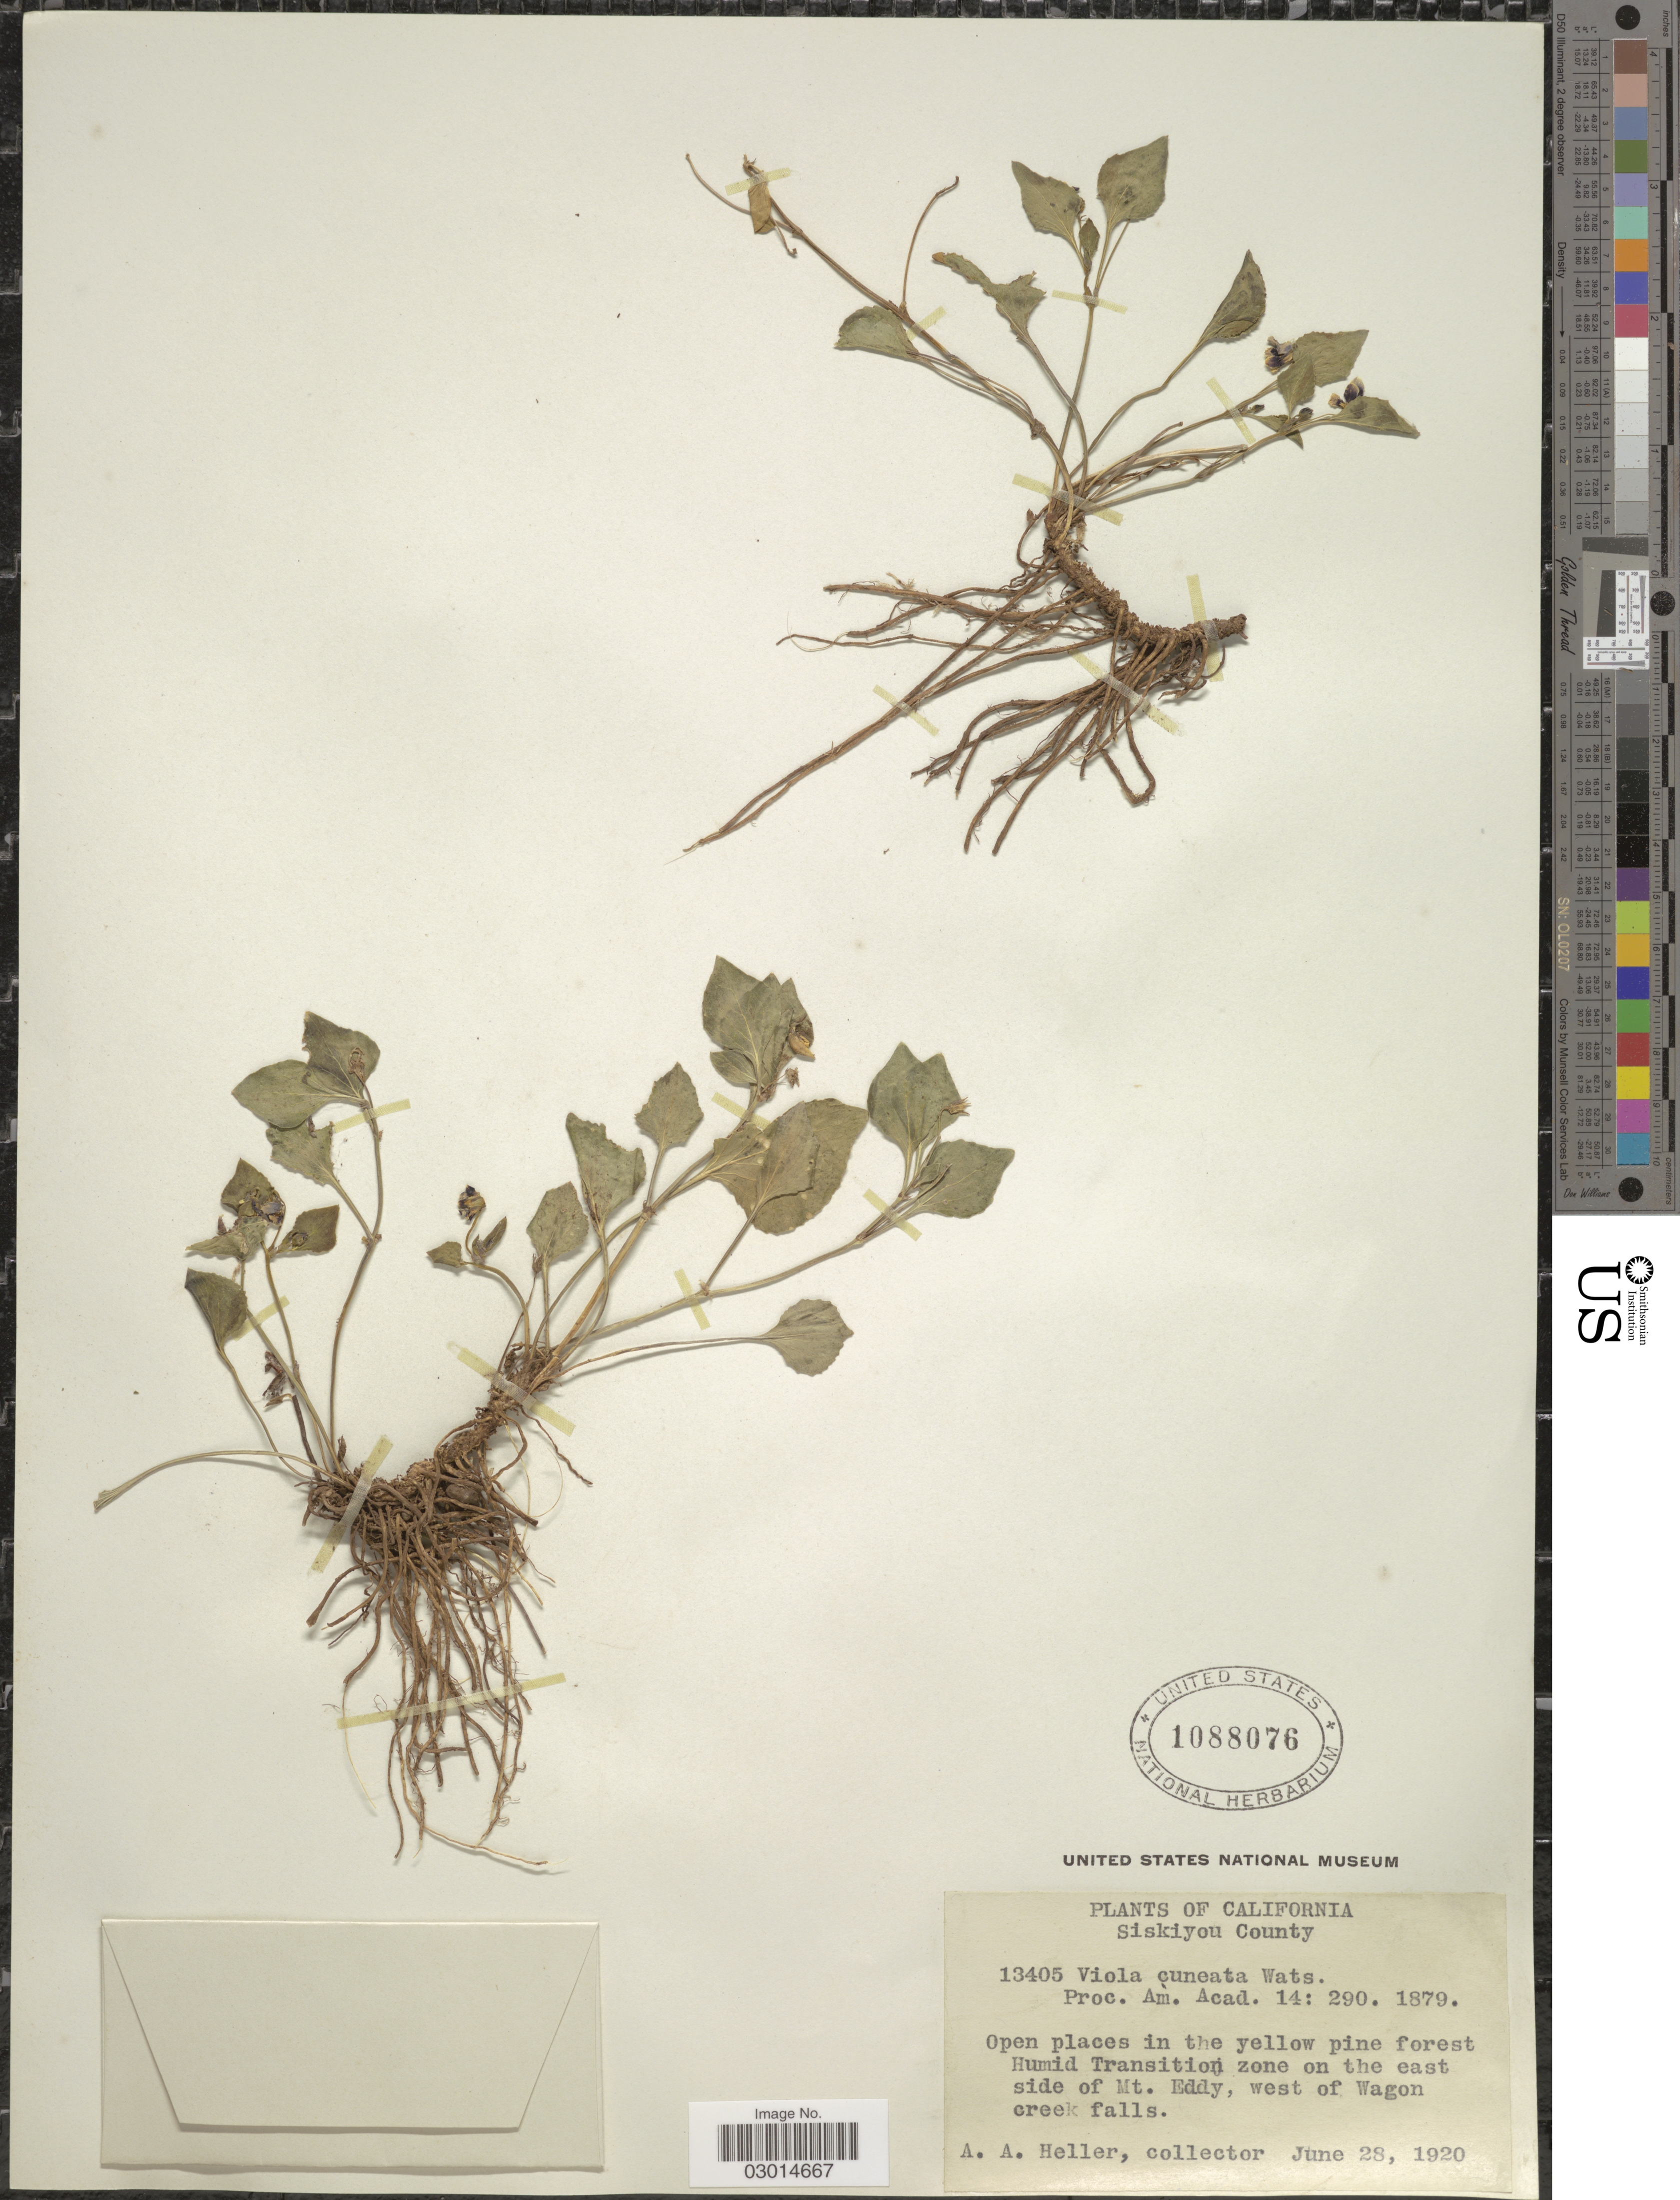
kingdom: Plantae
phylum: Tracheophyta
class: Magnoliopsida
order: Malpighiales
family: Violaceae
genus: Viola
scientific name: Viola cuneata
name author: S. Watson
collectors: A. A. Heller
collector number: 13405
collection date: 1920-06-28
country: United States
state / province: California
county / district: Siskiyou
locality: Siskiyou County. Humid Transition zone on the east side of Mt. Eddy, west of Wagon creek falls.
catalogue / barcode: US 1088076